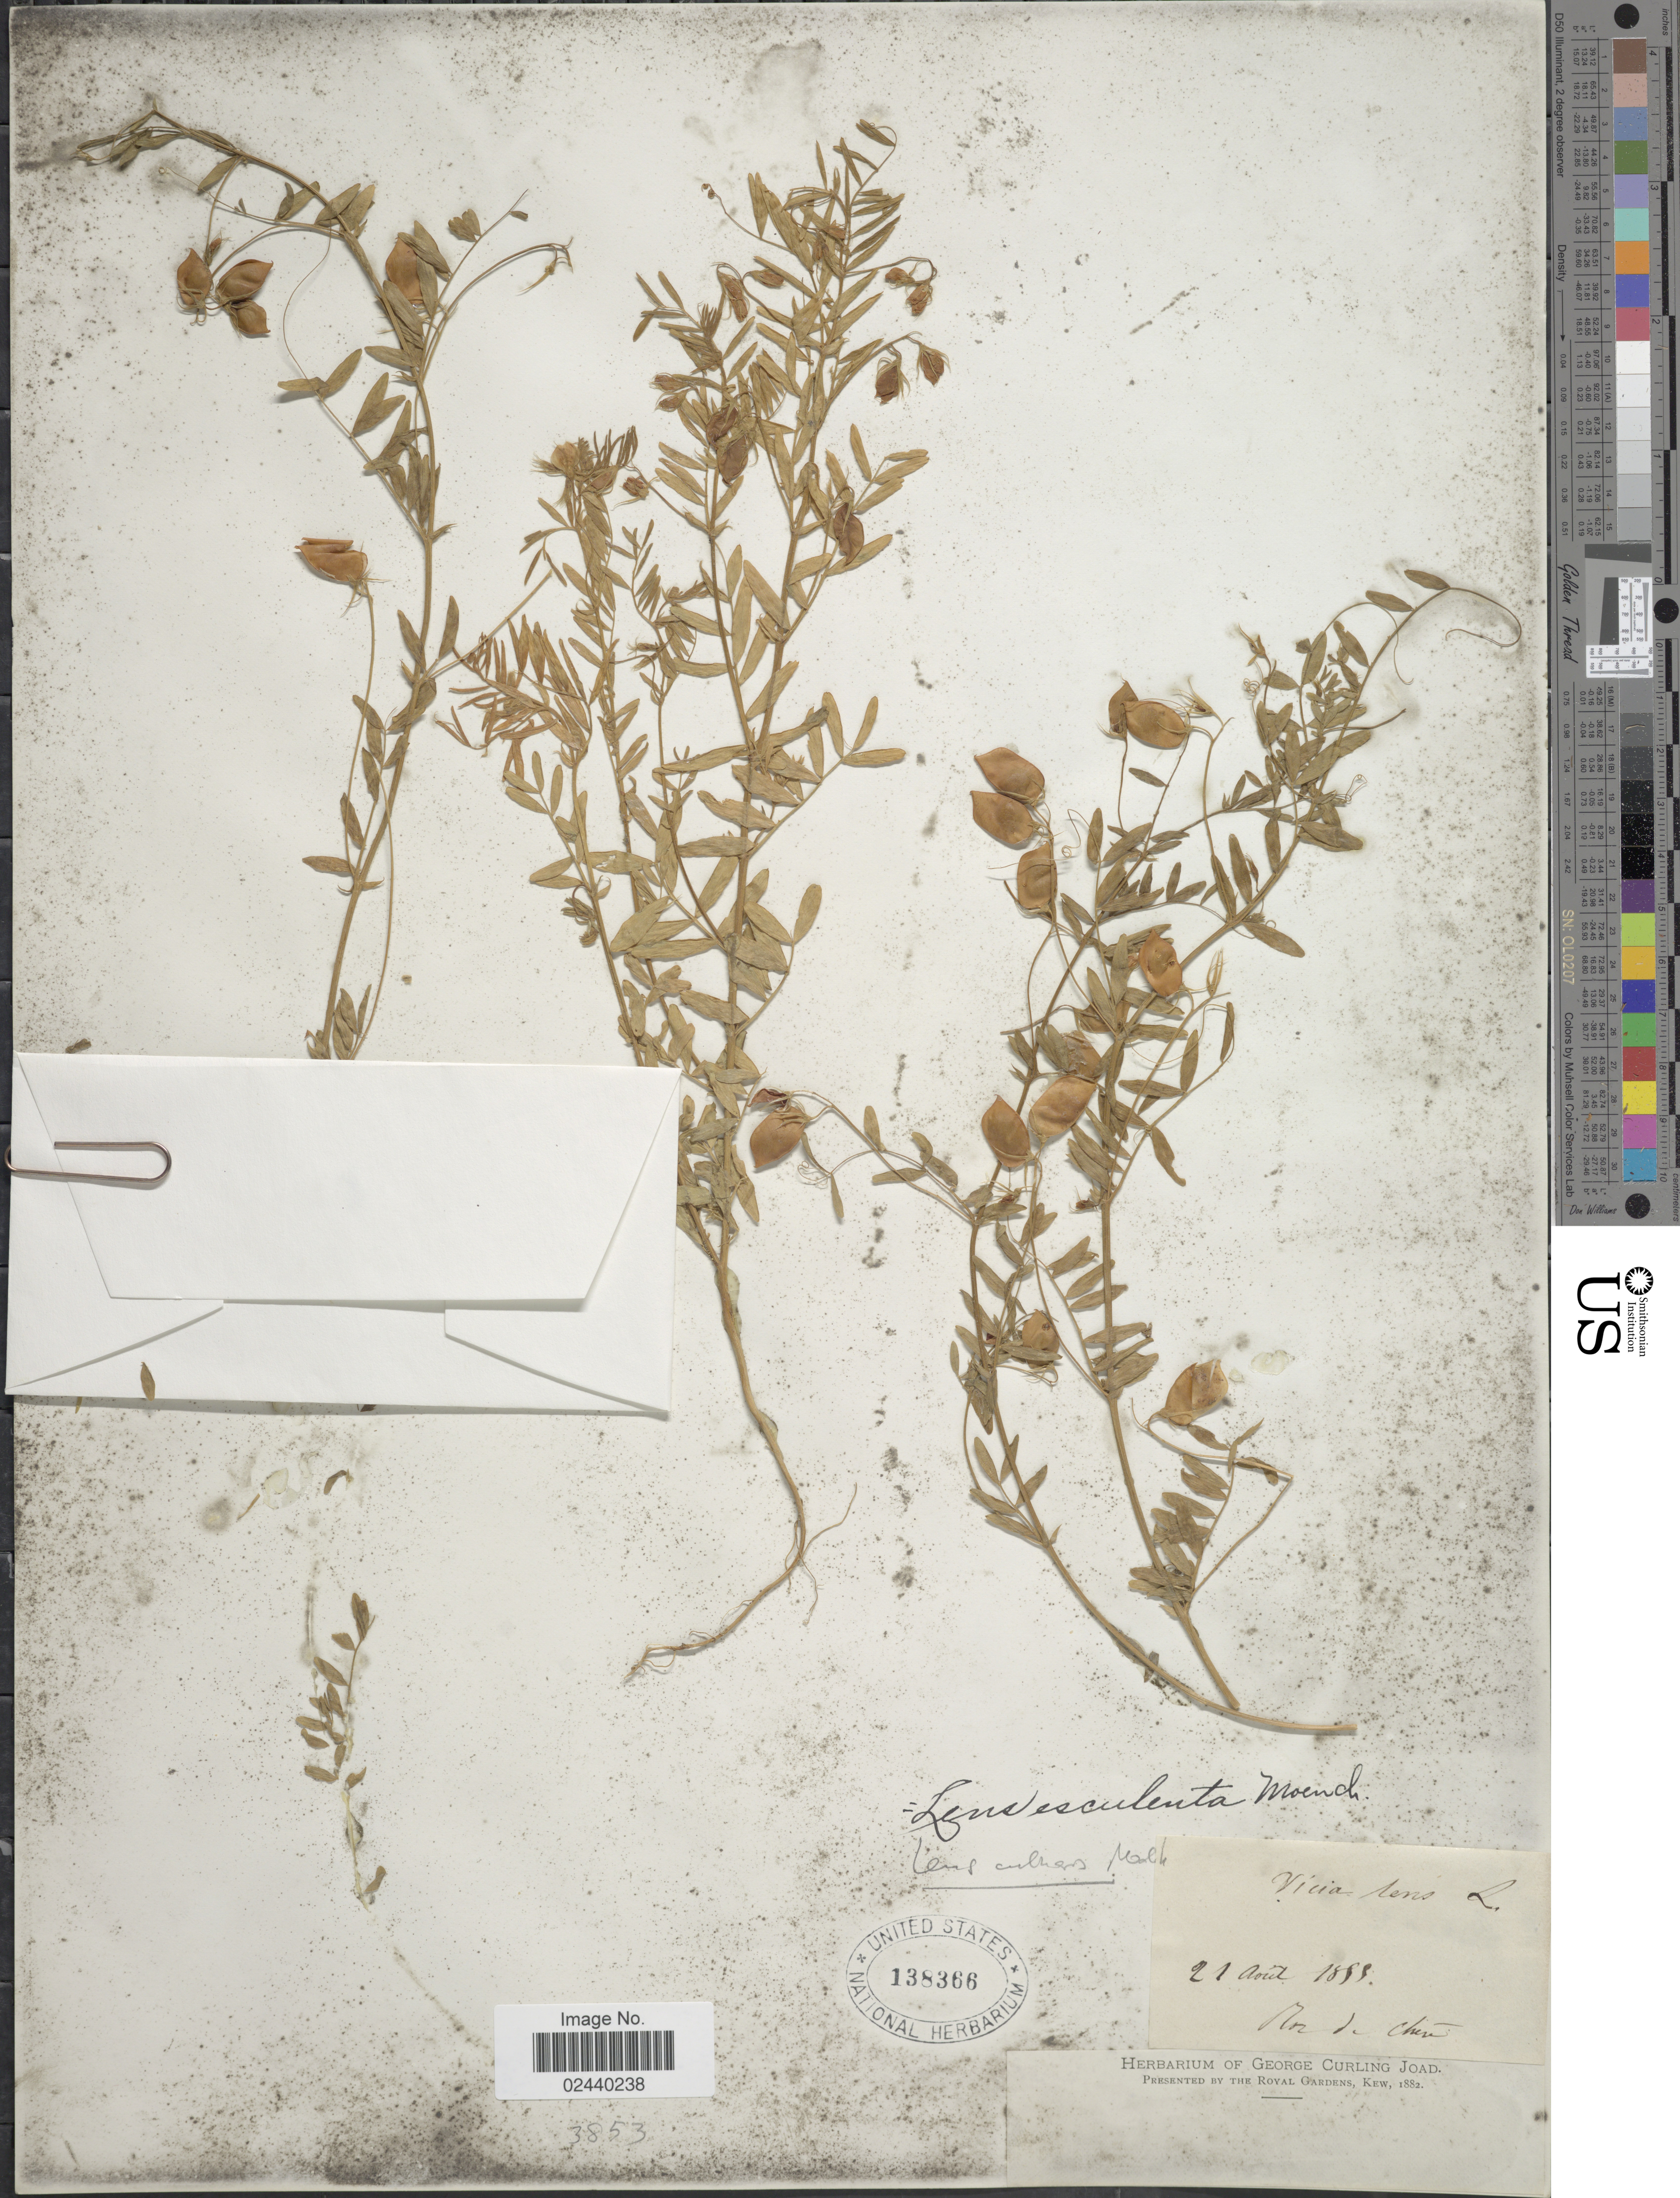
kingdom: Plantae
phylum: Tracheophyta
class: Magnoliopsida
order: Fabales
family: Fabaceae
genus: Vicia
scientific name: Vicia lens subsp. lens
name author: (L.) Coss. & Germ.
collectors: ex herb. George Curling Joad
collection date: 1899-08-21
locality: Moz de chem.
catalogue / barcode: US 138366